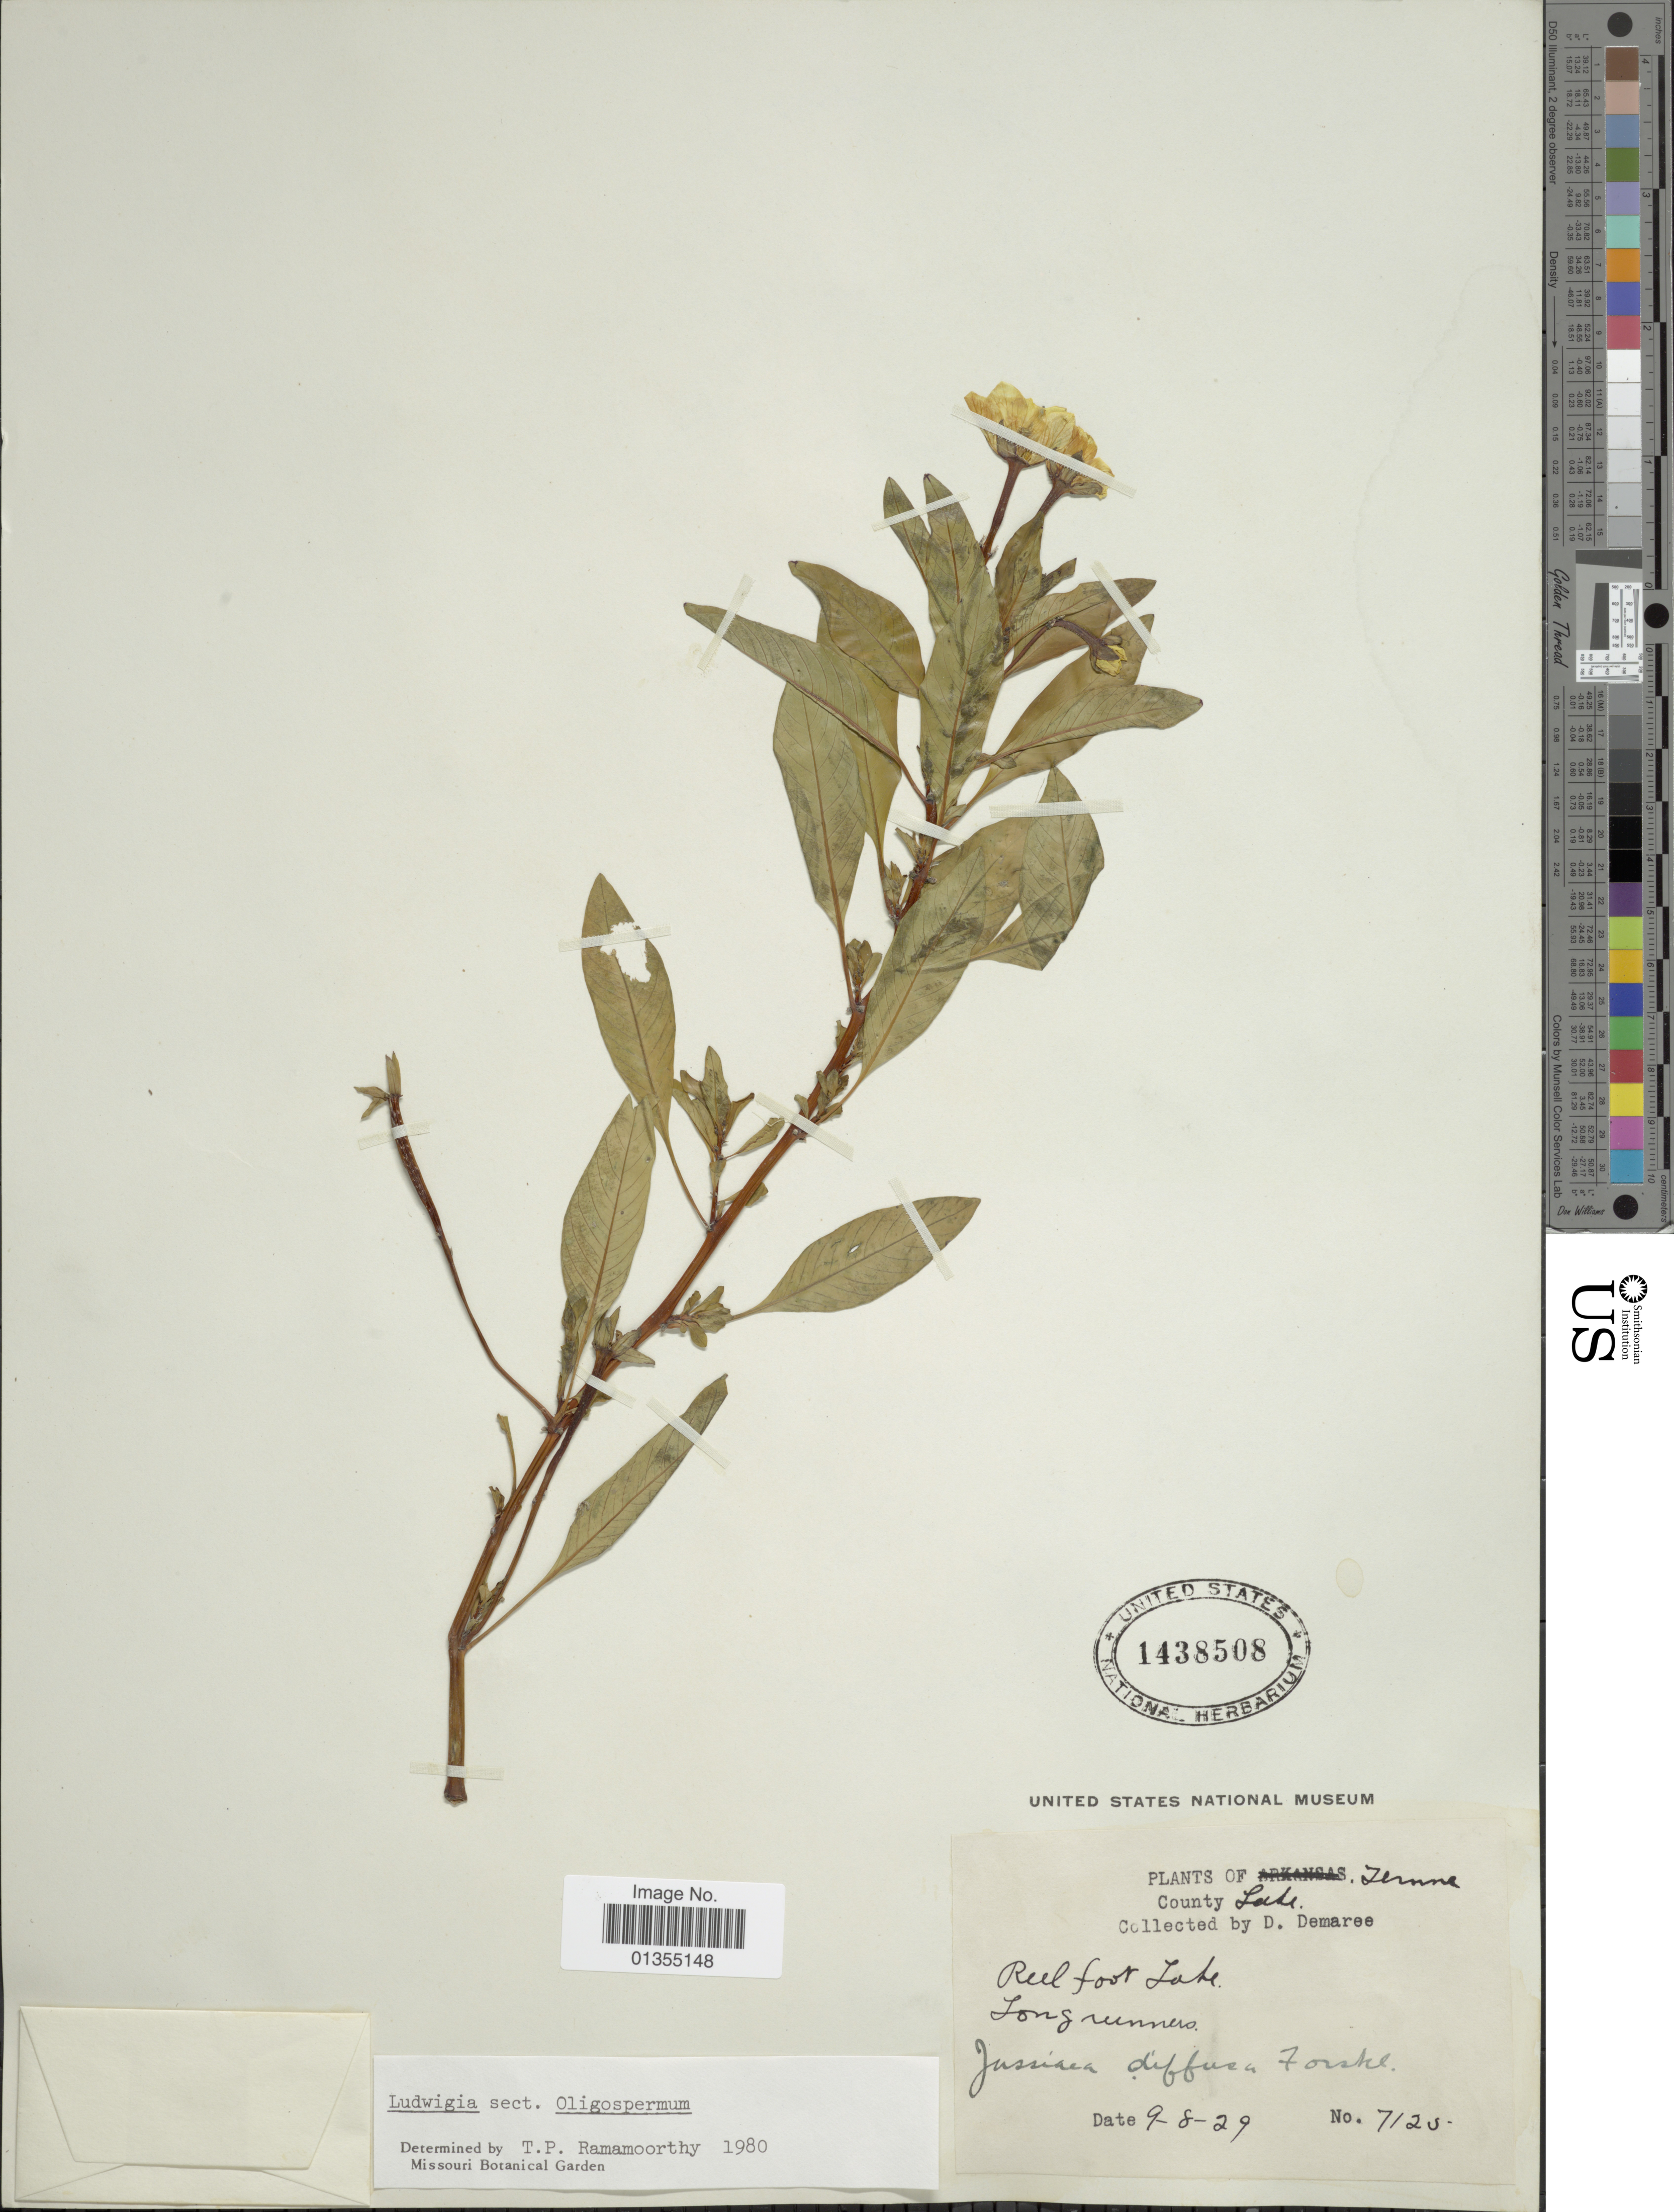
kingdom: Plantae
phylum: Tracheophyta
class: Magnoliopsida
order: Myrtales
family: Onagraceae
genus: Ludwigia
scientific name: Ludwigia stolonifera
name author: (Guill. & Perr.) P.H. Raven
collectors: D. Demaree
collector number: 7125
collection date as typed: Transcribed d/m/y: 9/8/29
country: United States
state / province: Tennessee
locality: County Lake, Reelfoot Lake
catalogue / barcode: US 1438508